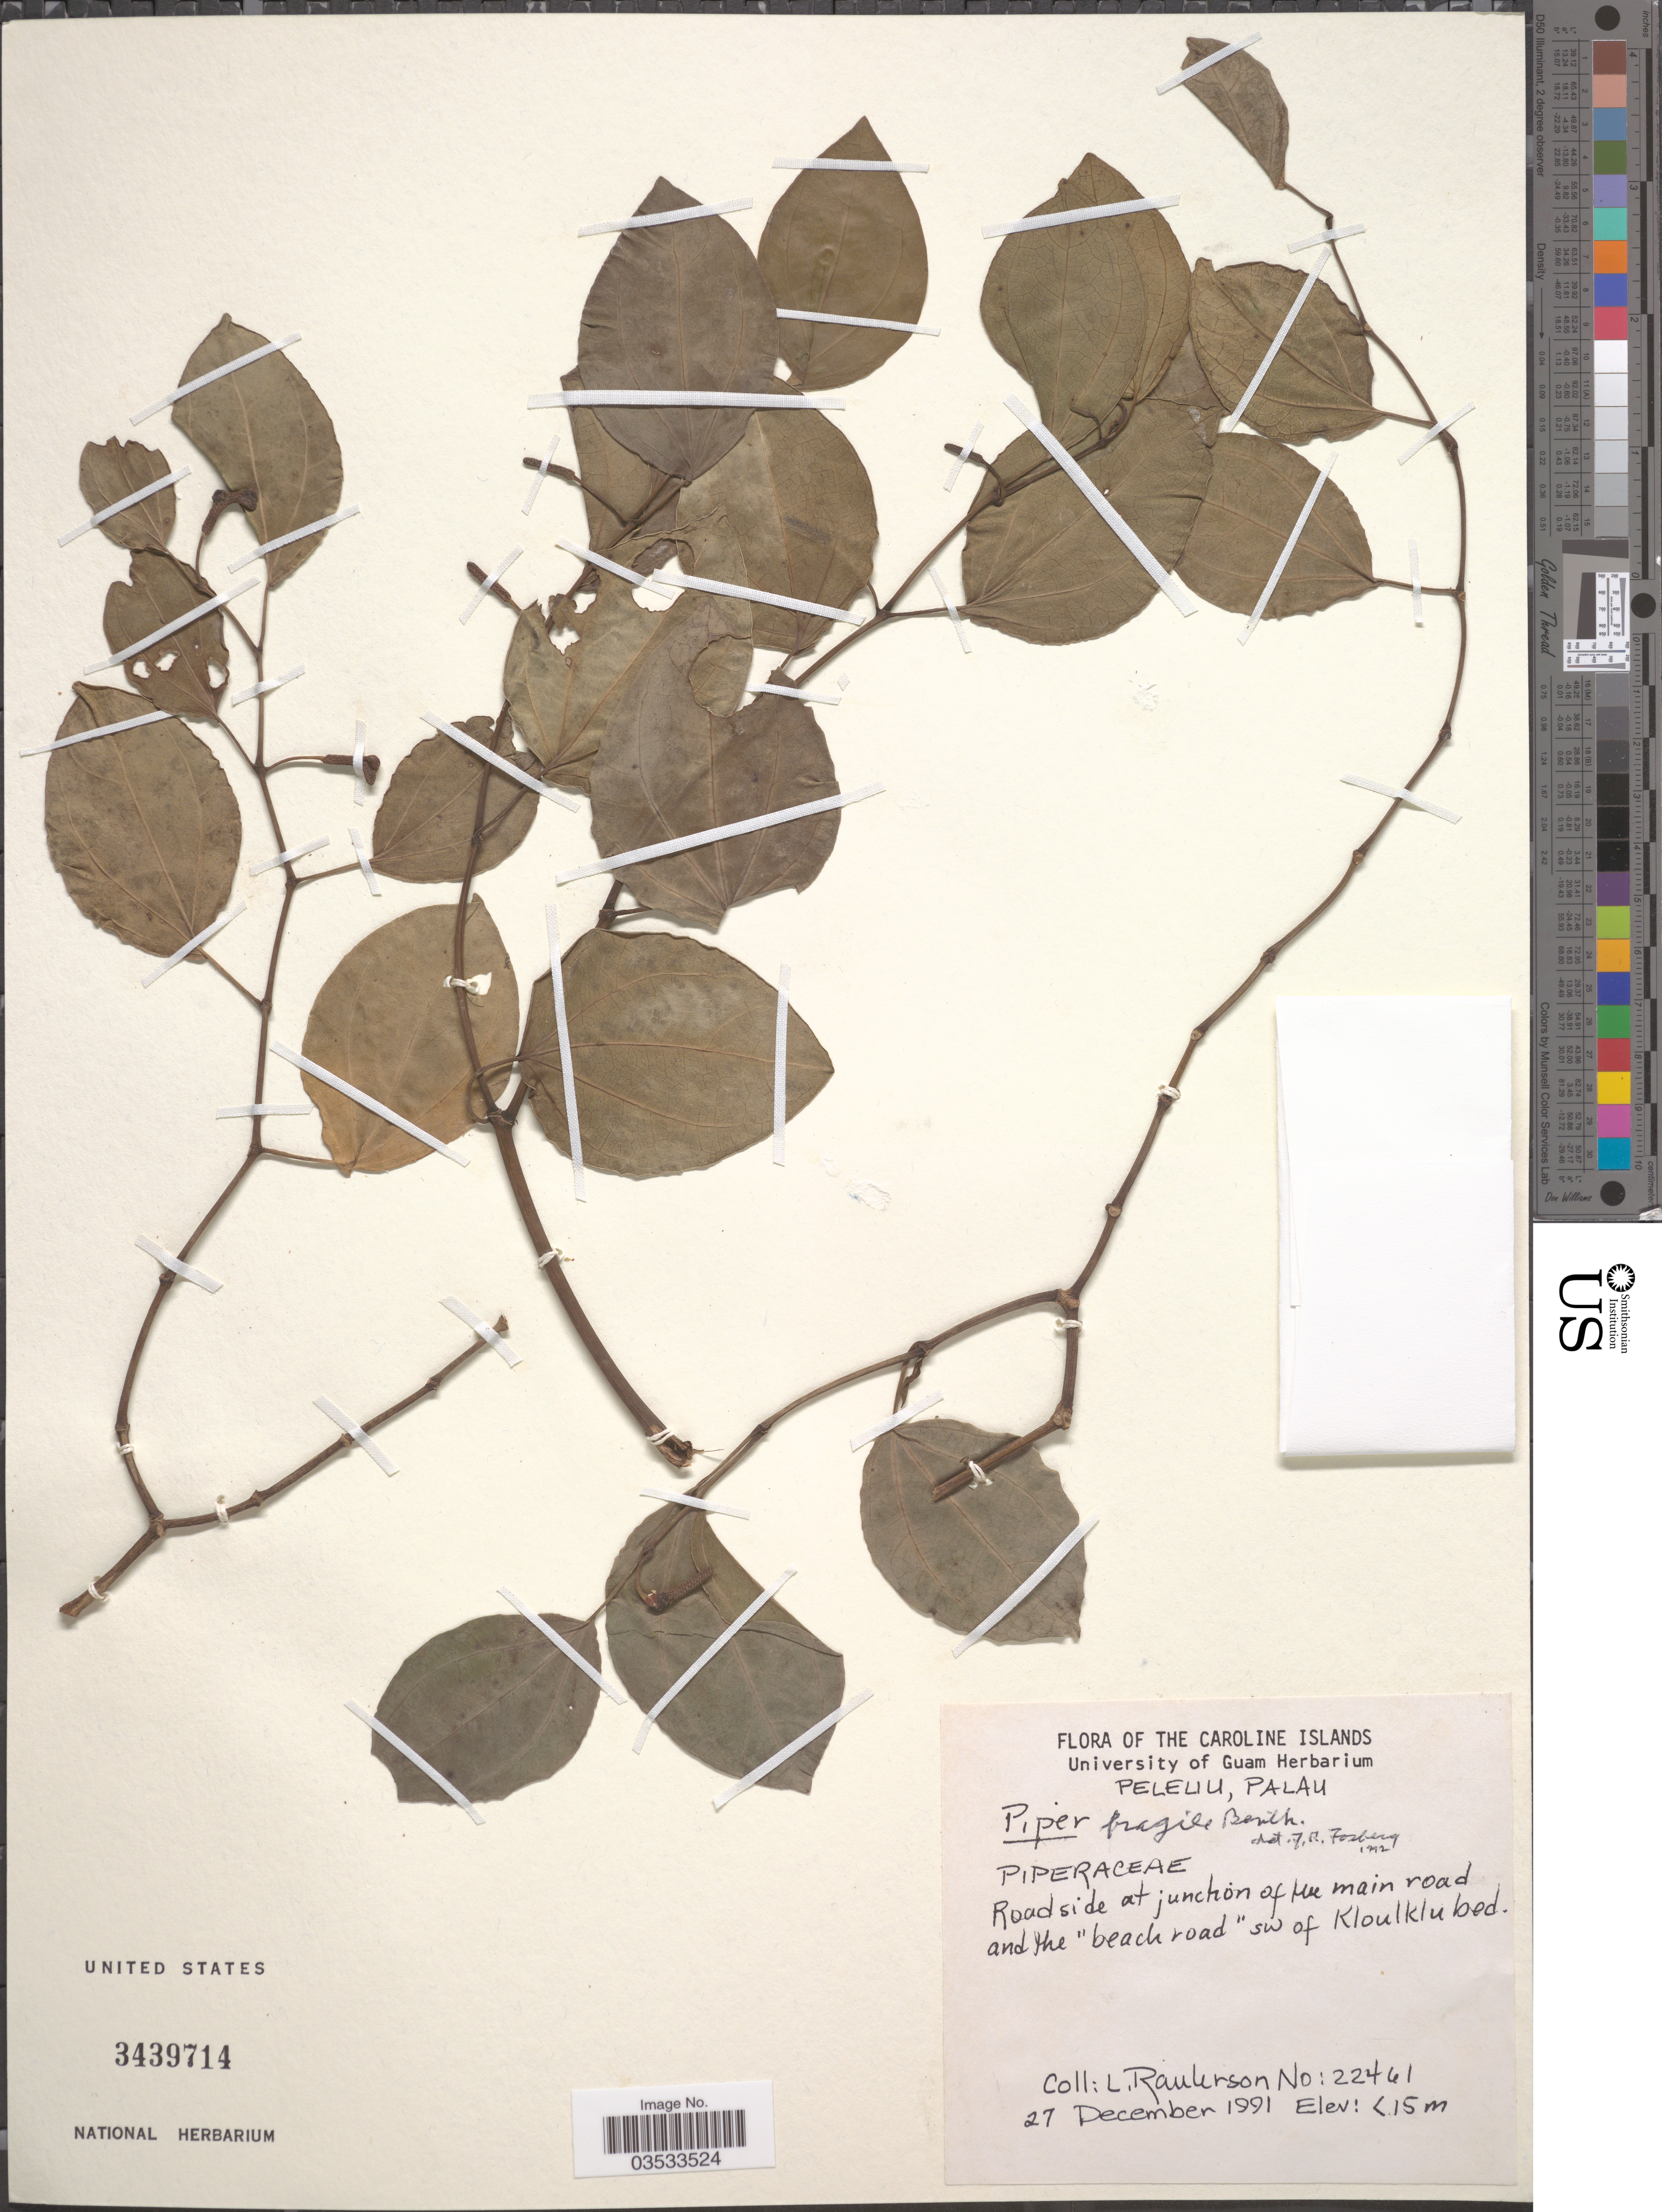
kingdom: Plantae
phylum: Tracheophyta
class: Magnoliopsida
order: Piperales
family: Piperaceae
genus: Piper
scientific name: Piper fragile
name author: Benth.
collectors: L. Raulerson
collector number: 22461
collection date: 1991-12-27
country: Palau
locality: The Caroline Islands. Peleliu, Palau. Roadside at junction of the main road and the 'beach road' sw of Kloulklubed.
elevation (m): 15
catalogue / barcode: US 3439714